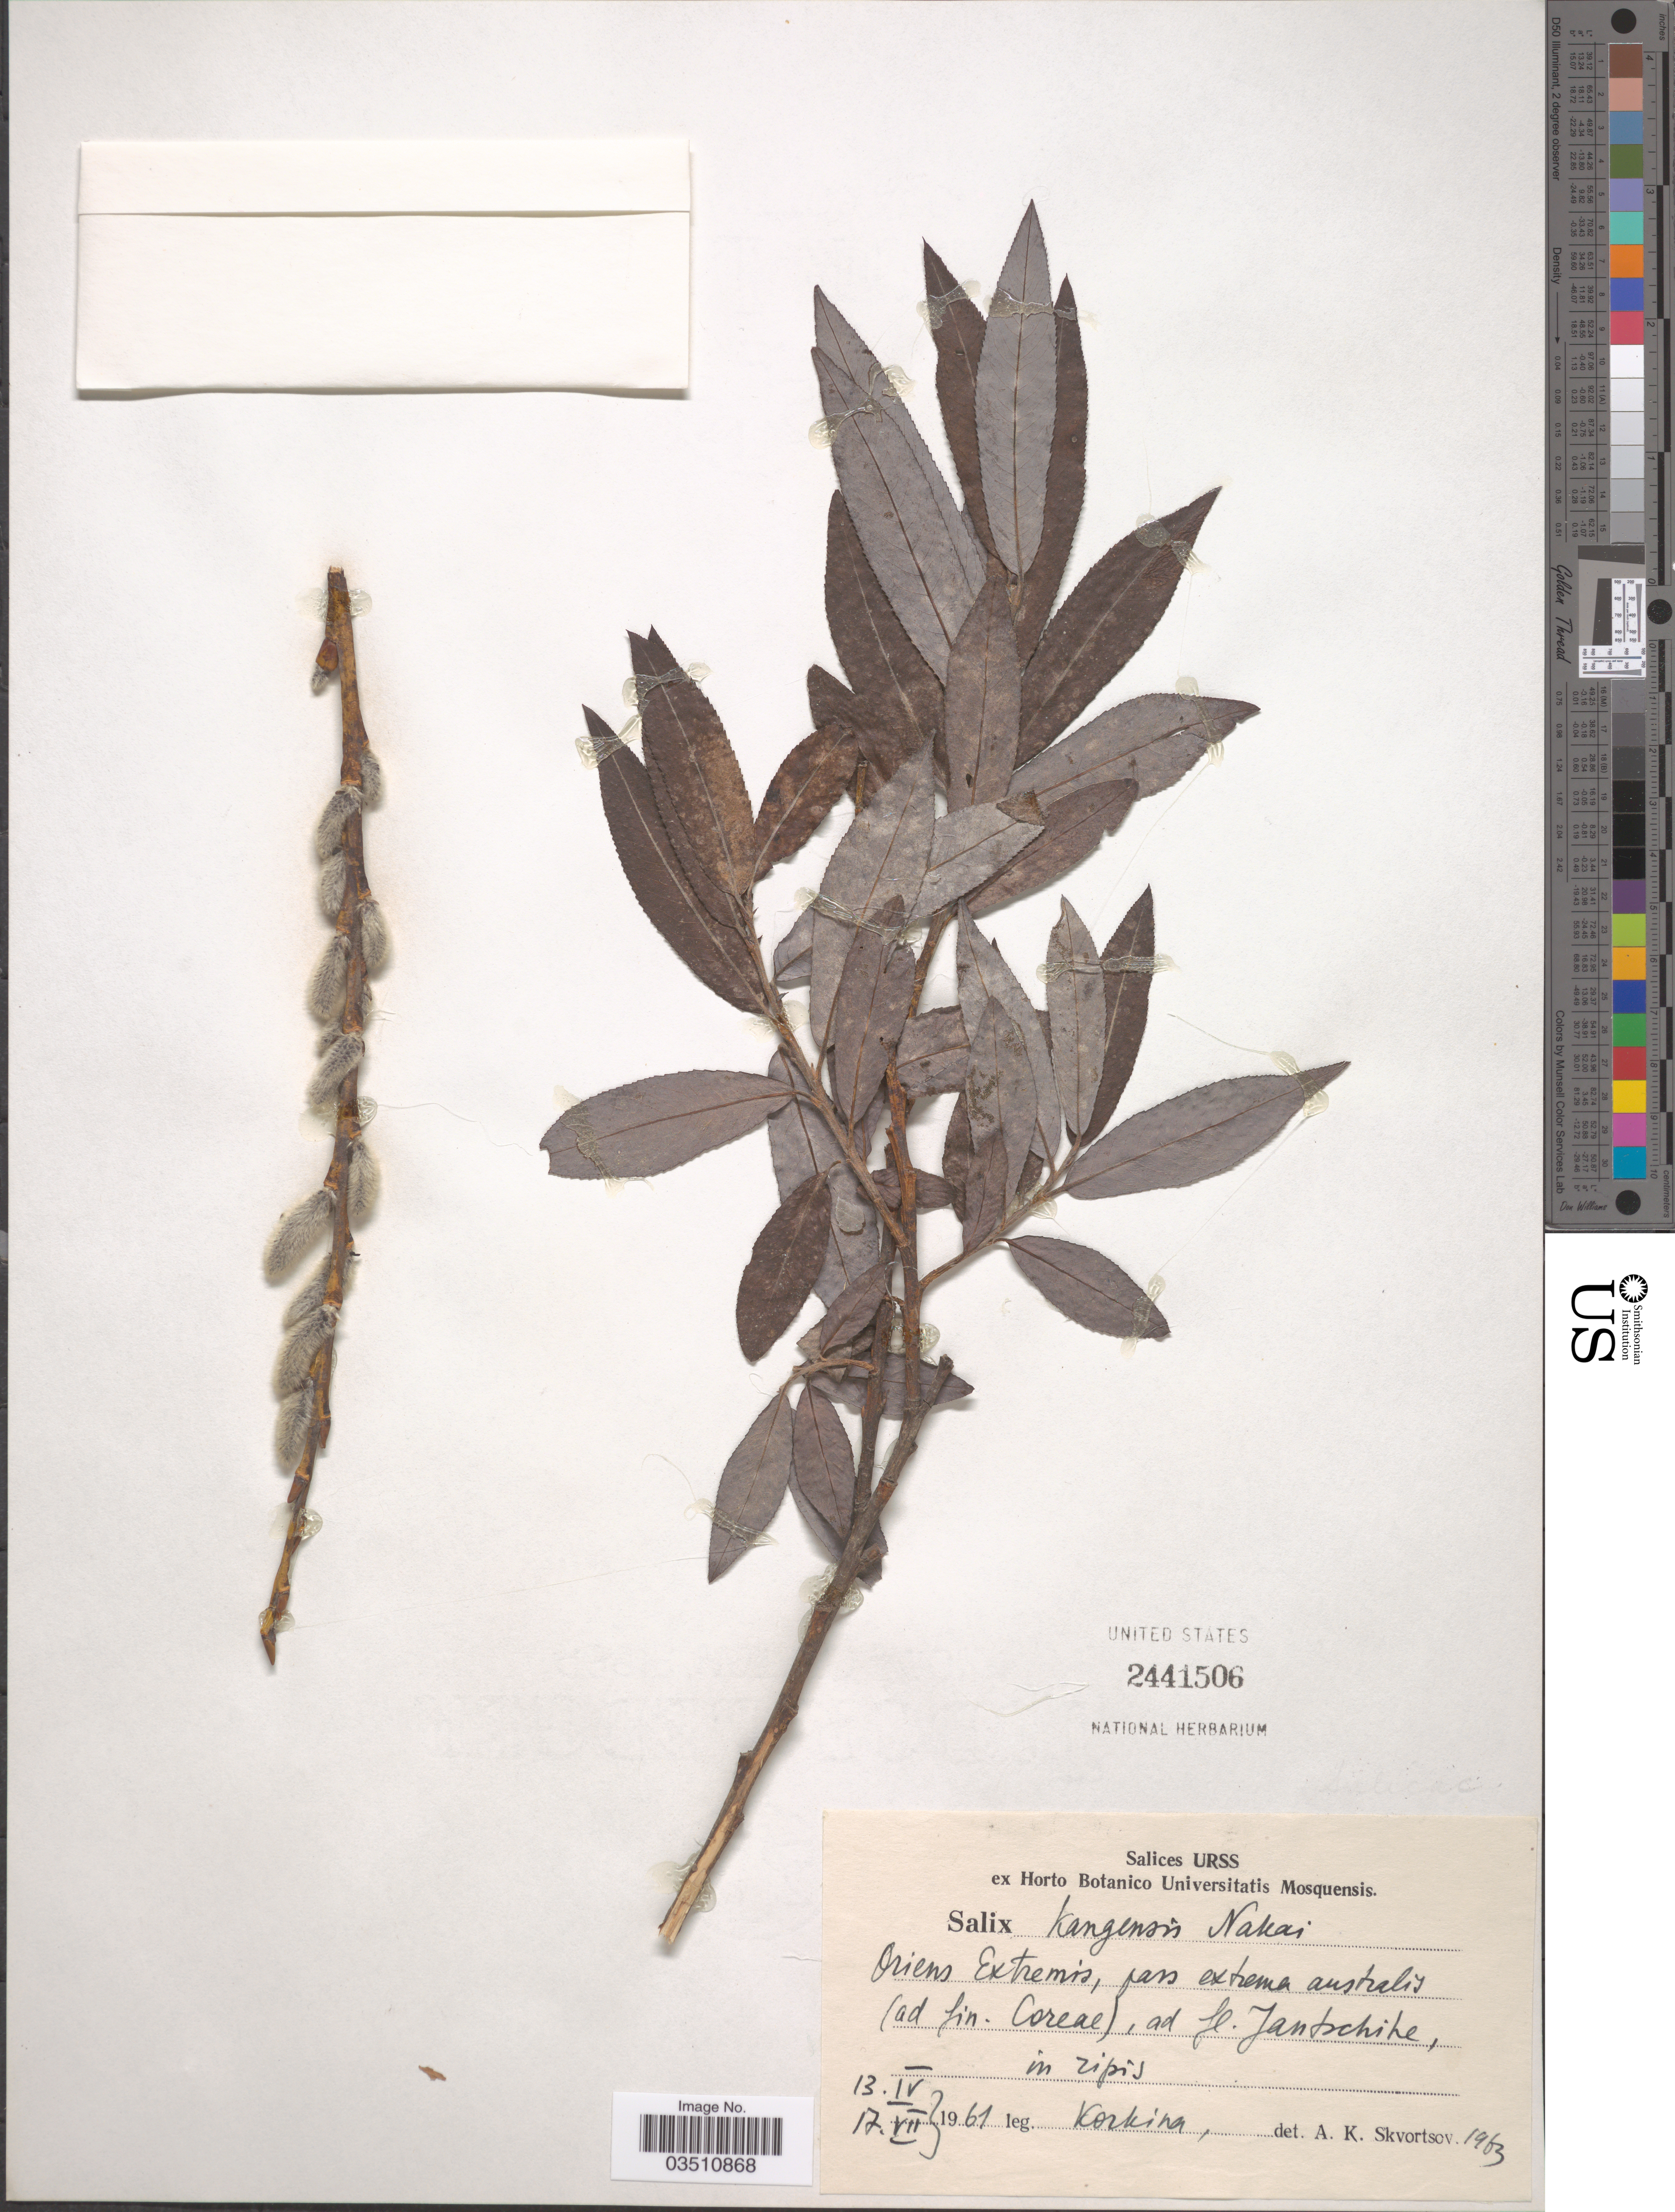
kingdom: Plantae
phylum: Tracheophyta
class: Magnoliopsida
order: Malpighiales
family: Salicaceae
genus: Salix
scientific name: Salix kangensis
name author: Nakai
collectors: Korkina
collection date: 1961-04-13/1961-07-17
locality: Oriens Extremis, pars extrema australis (ad fin. Coreal), ad fl. Jantschike.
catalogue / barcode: US 2441506